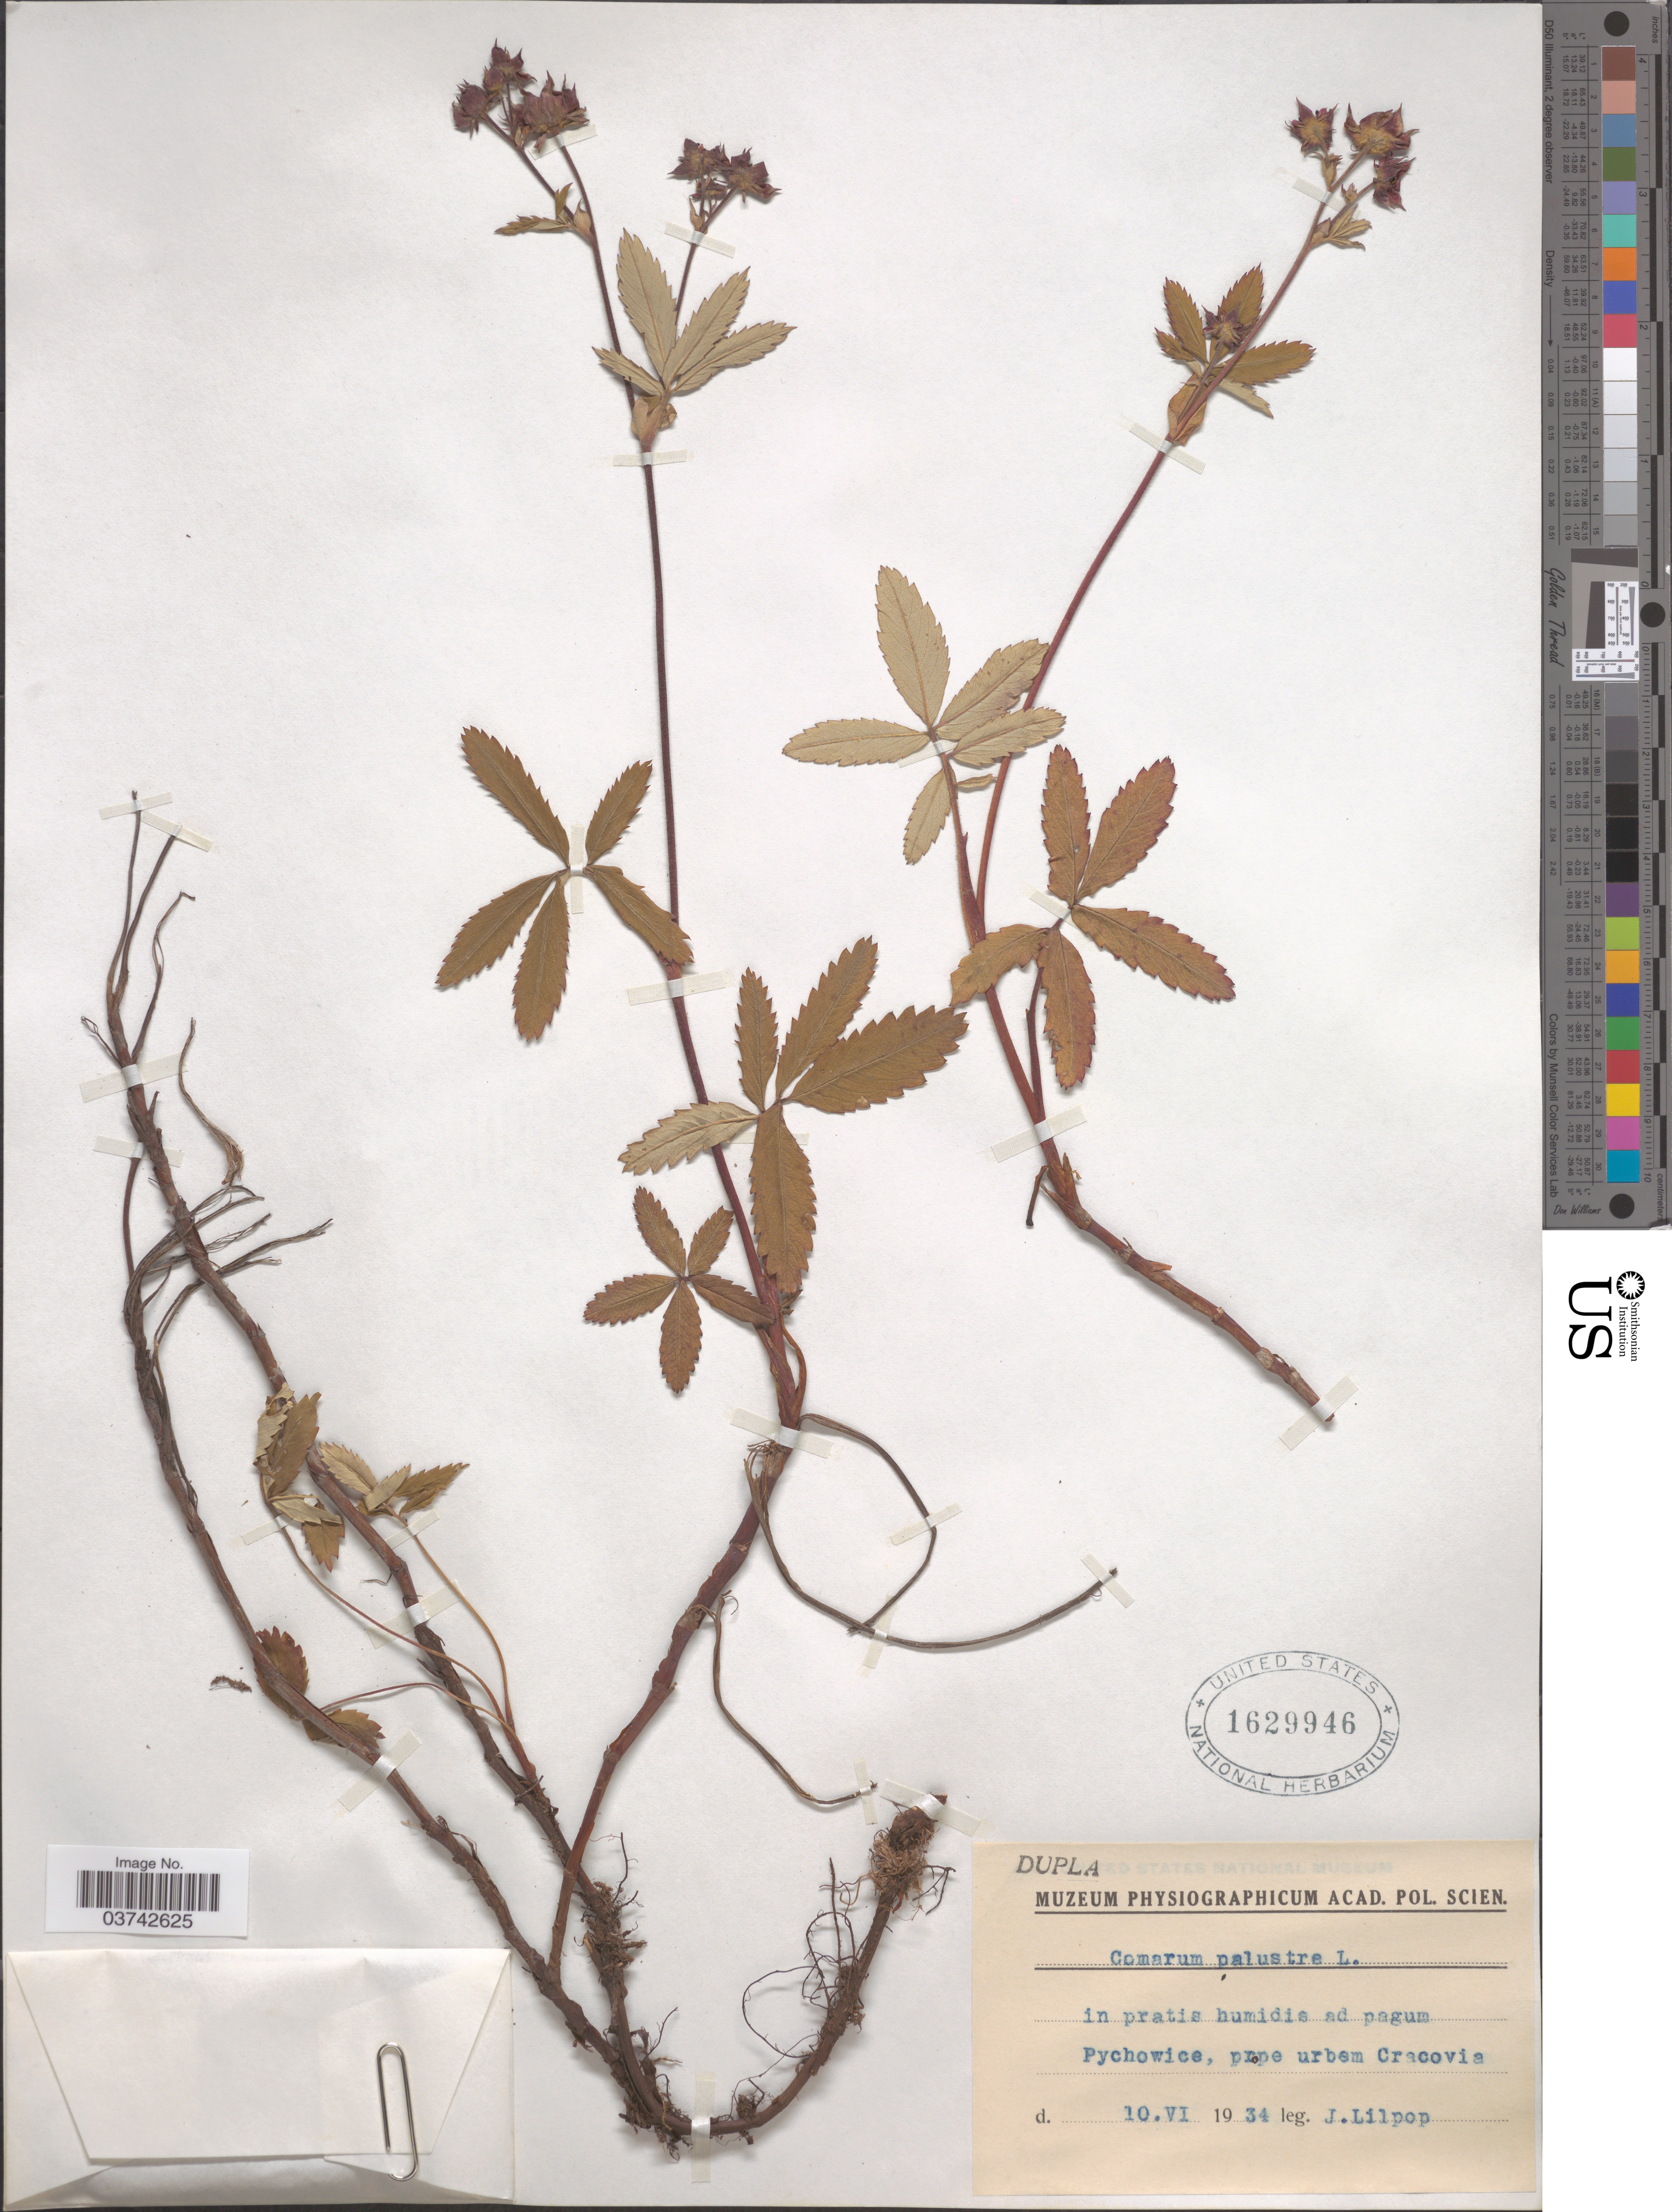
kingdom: Plantae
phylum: Tracheophyta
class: Magnoliopsida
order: Rosales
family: Rosaceae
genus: Comarum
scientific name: Comarum palustre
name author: L.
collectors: J. Lilpop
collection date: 1934-06-10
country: Poland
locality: Ad pagum Pychowice, prope urbem Cracovia.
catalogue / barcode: US 1629946